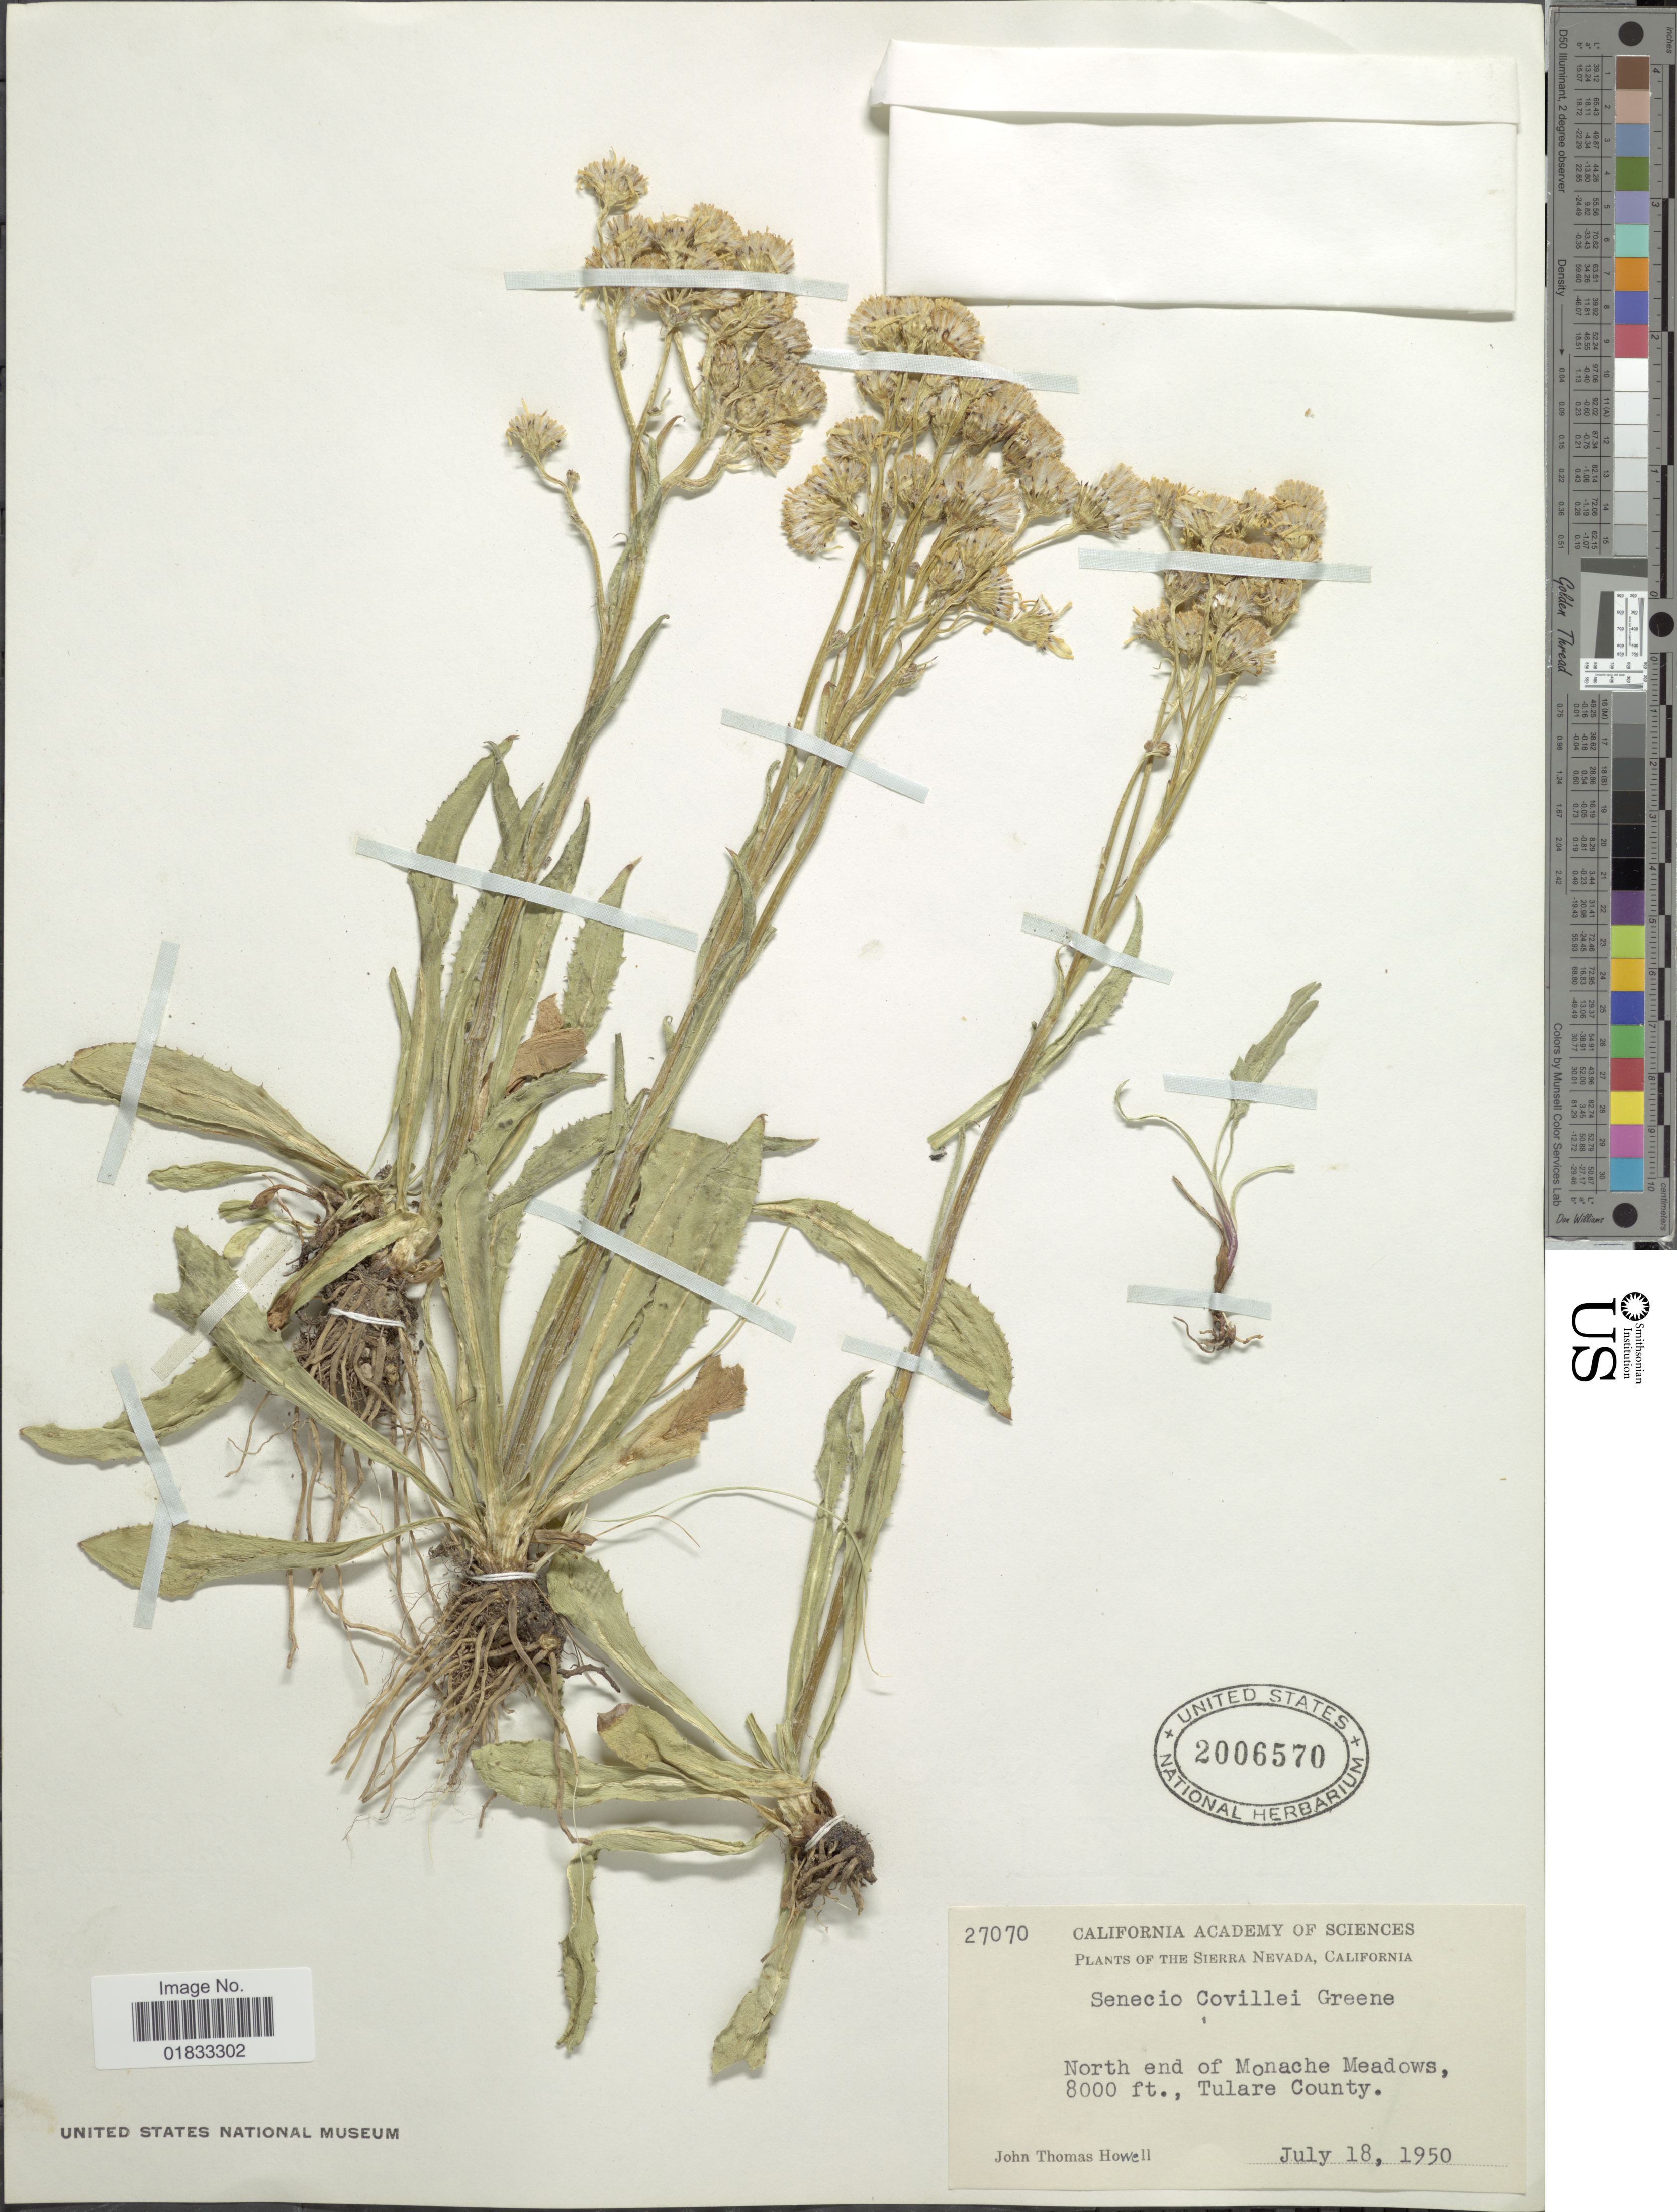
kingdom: Plantae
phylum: Tracheophyta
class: Magnoliopsida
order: Asterales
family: Asteraceae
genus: Senecio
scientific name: Senecio scorzonella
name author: Greene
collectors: J. T. Howell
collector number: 27070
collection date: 1950-07-18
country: United States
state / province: California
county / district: Tulare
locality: The Sierra Nevada, North end of Monache Meadows, Tulare County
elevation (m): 2438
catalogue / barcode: US 2006570